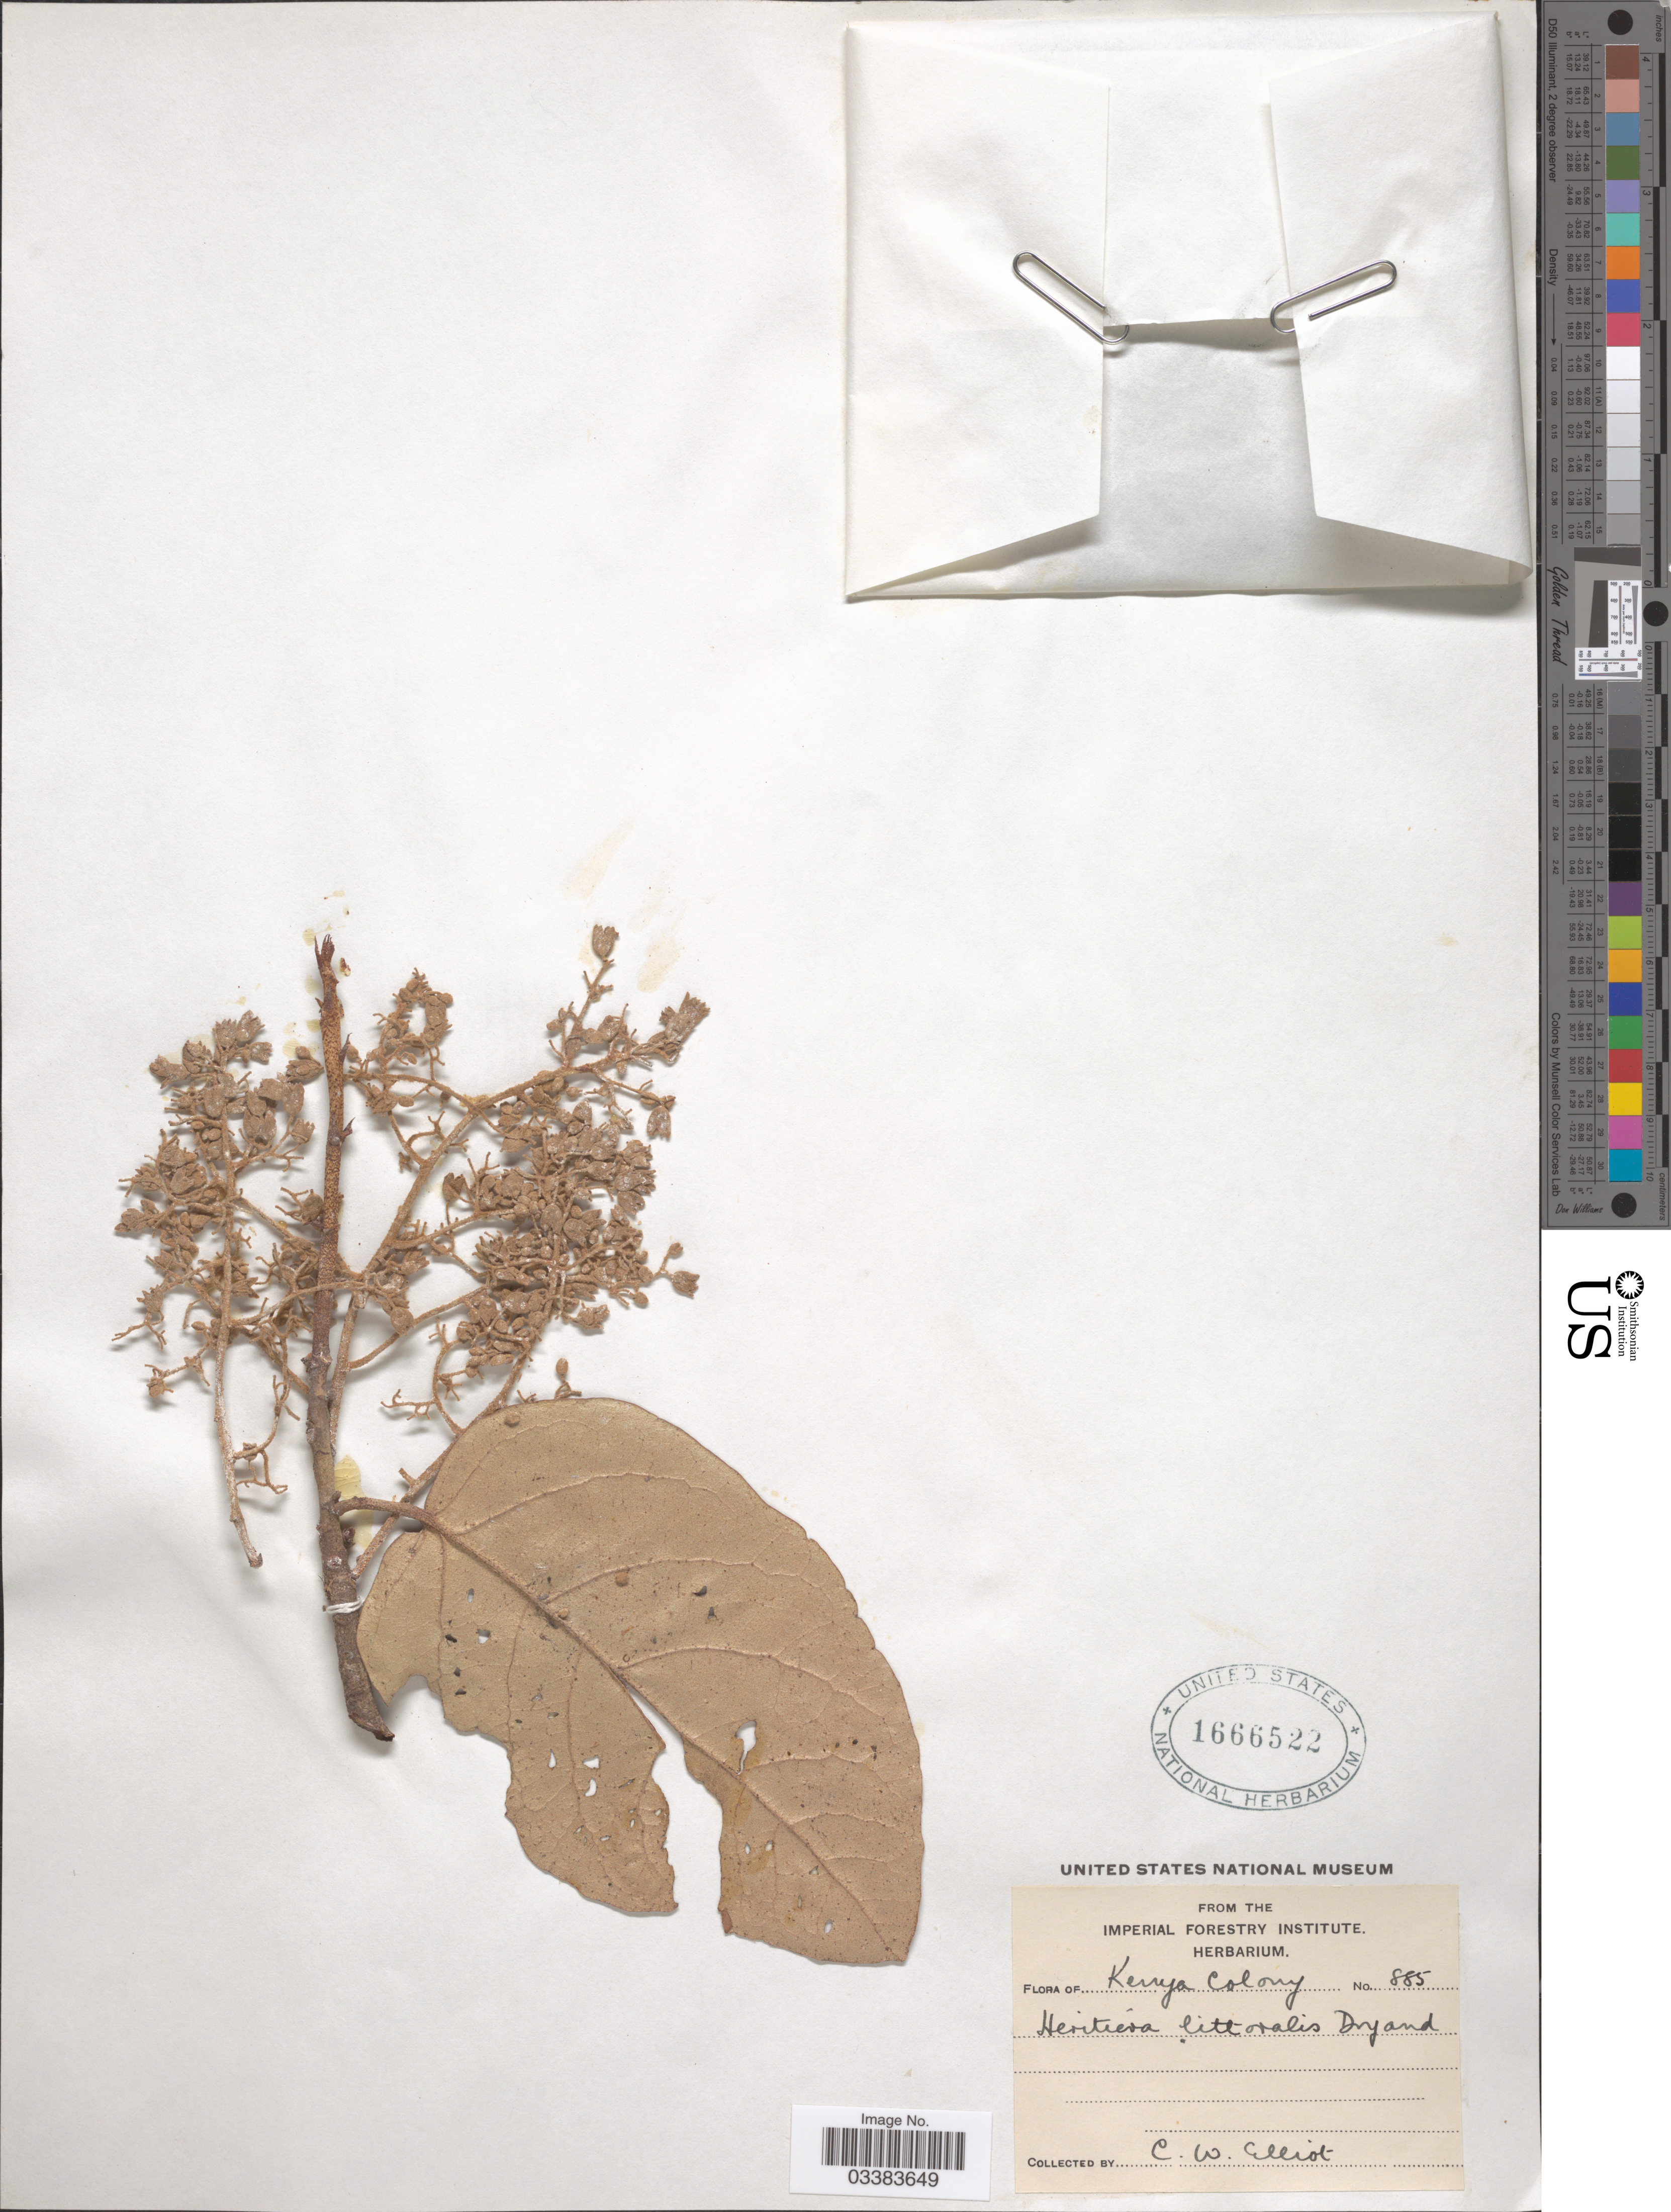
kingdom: Plantae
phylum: Tracheophyta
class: Magnoliopsida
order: Malvales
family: Malvaceae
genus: Heritiera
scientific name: Heritiera littoralis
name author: Aiton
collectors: C. Elliot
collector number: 885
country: Kenya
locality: Kenya Colony.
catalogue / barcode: US 1666522